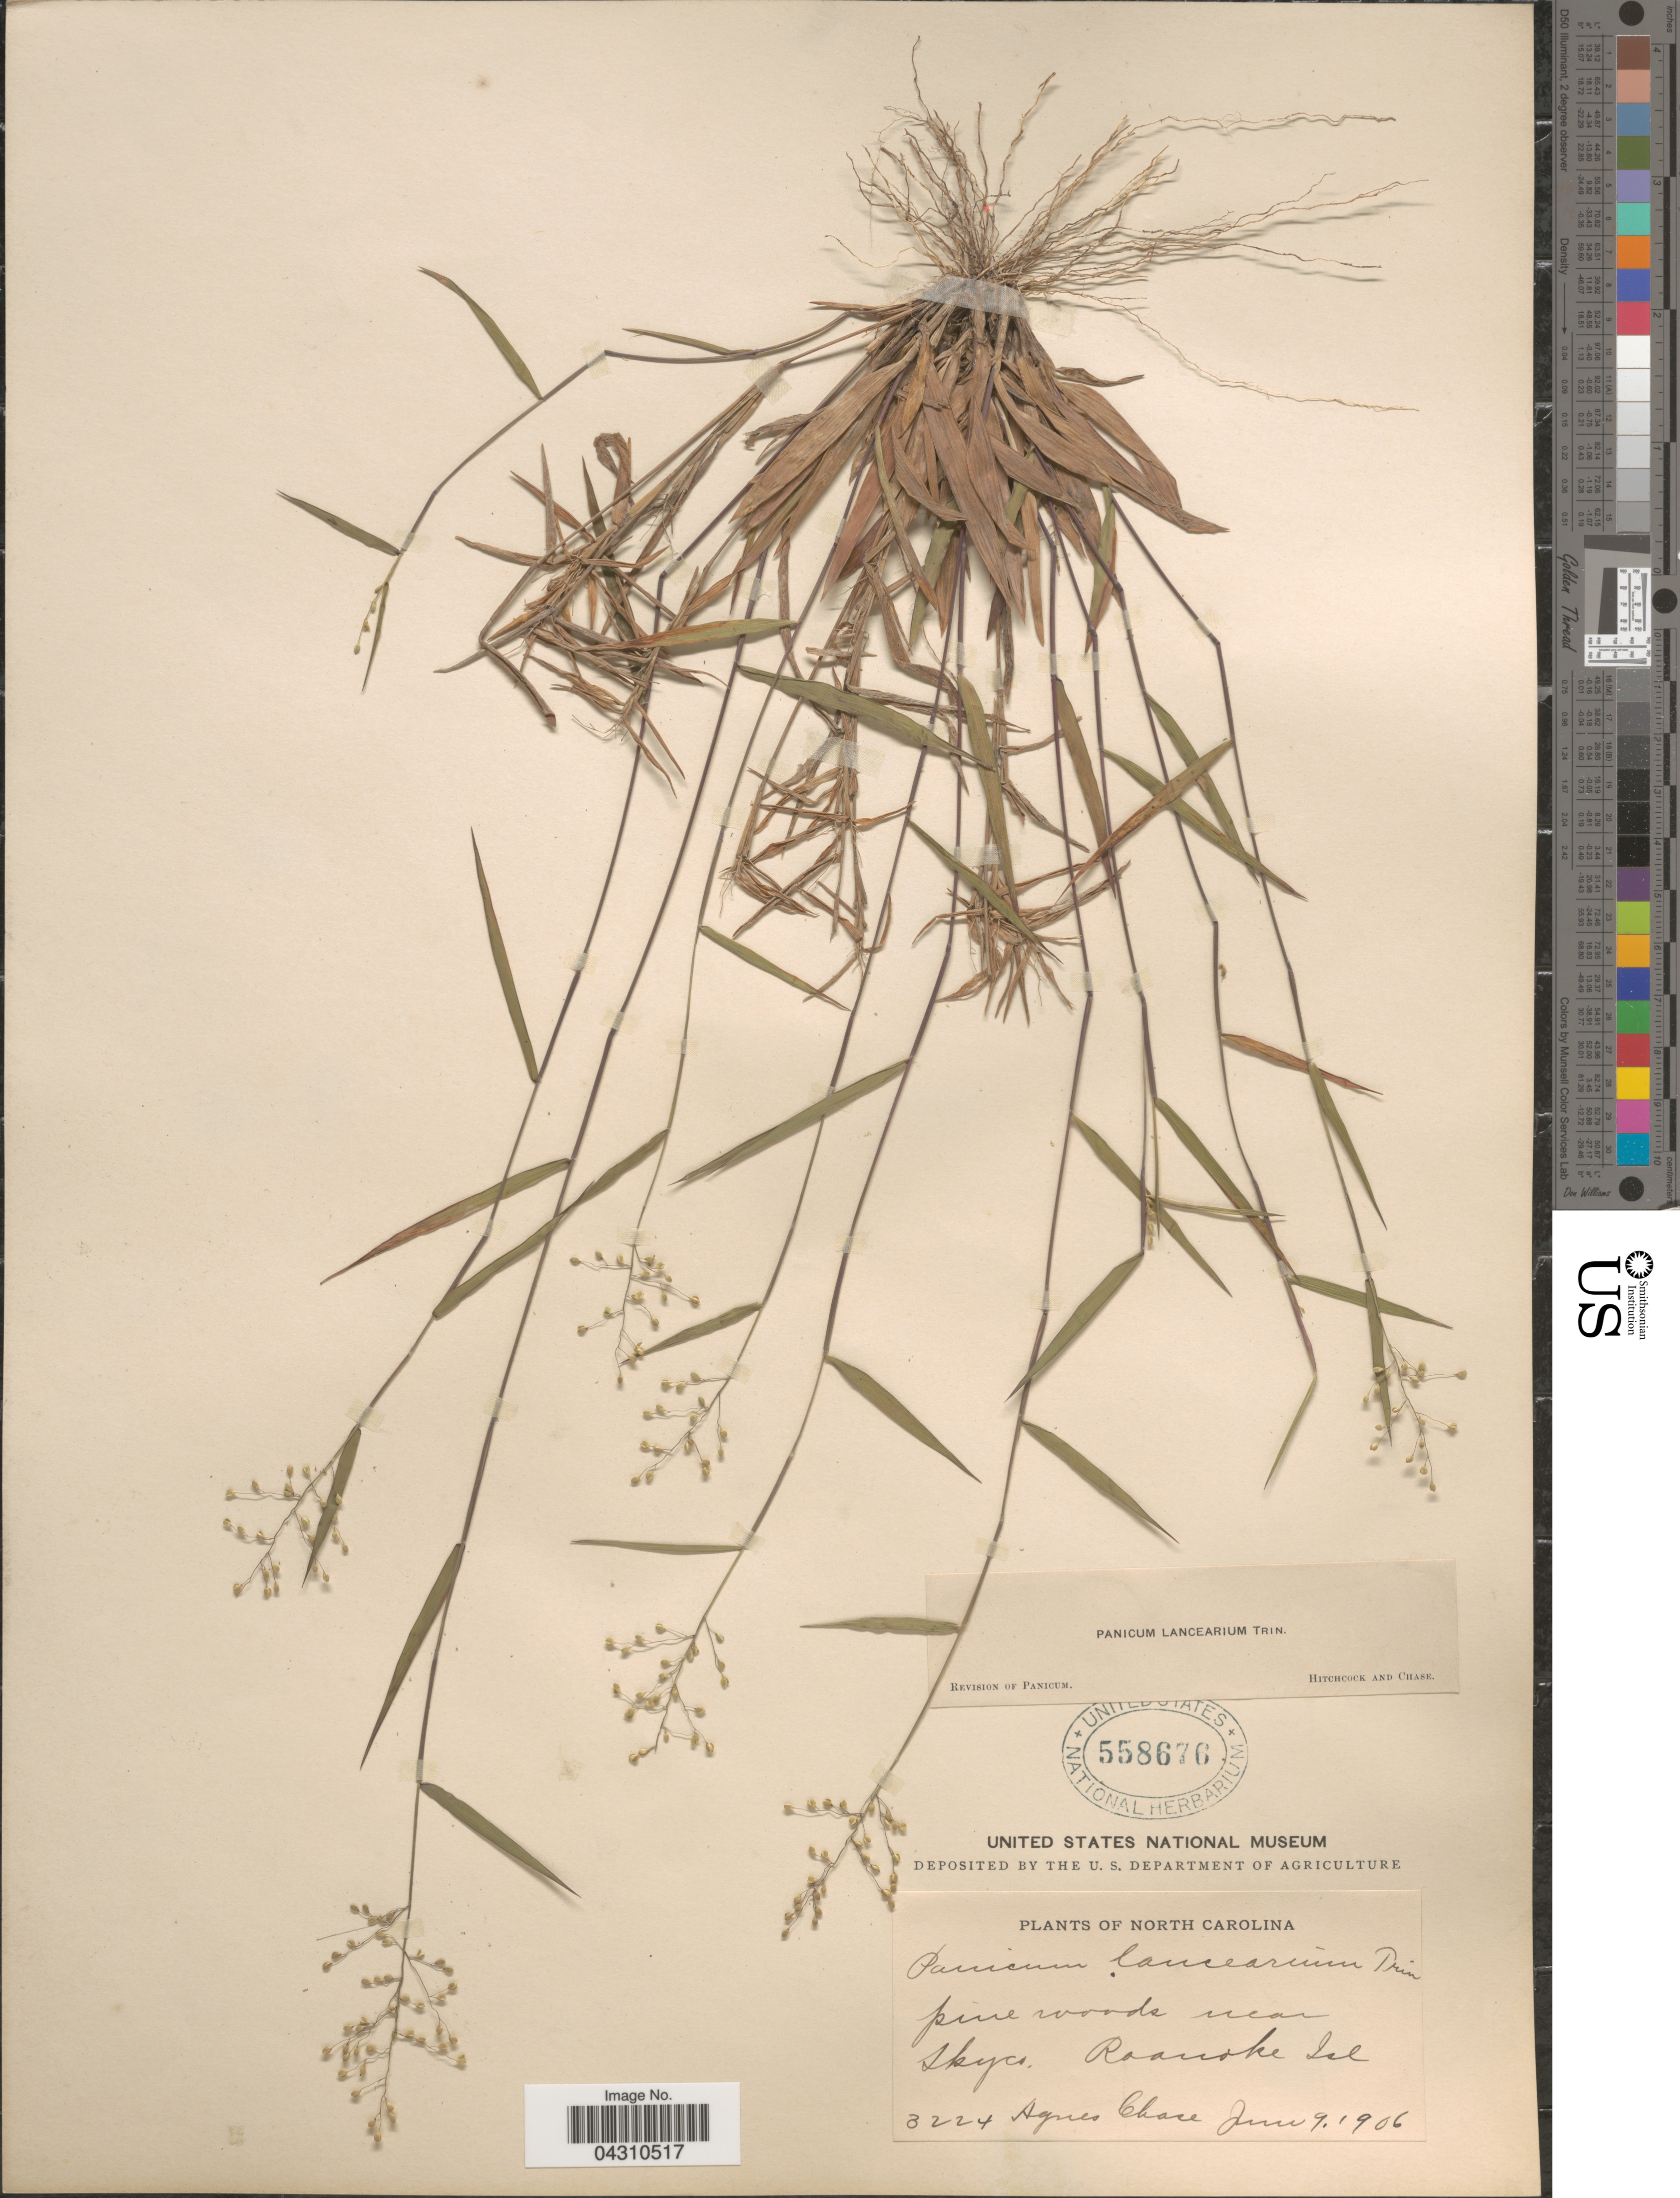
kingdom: Plantae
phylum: Tracheophyta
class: Liliopsida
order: Poales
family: Poaceae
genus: Dichanthelium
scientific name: Dichanthelium portoricense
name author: (Desv. ex Ham.) B.F. Hansen & Wunderlin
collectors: A. Chase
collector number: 3224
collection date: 1906-06-09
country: United States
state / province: North Carolina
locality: Pine woods near Skyco. Roanoke Isl.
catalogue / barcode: US 558676